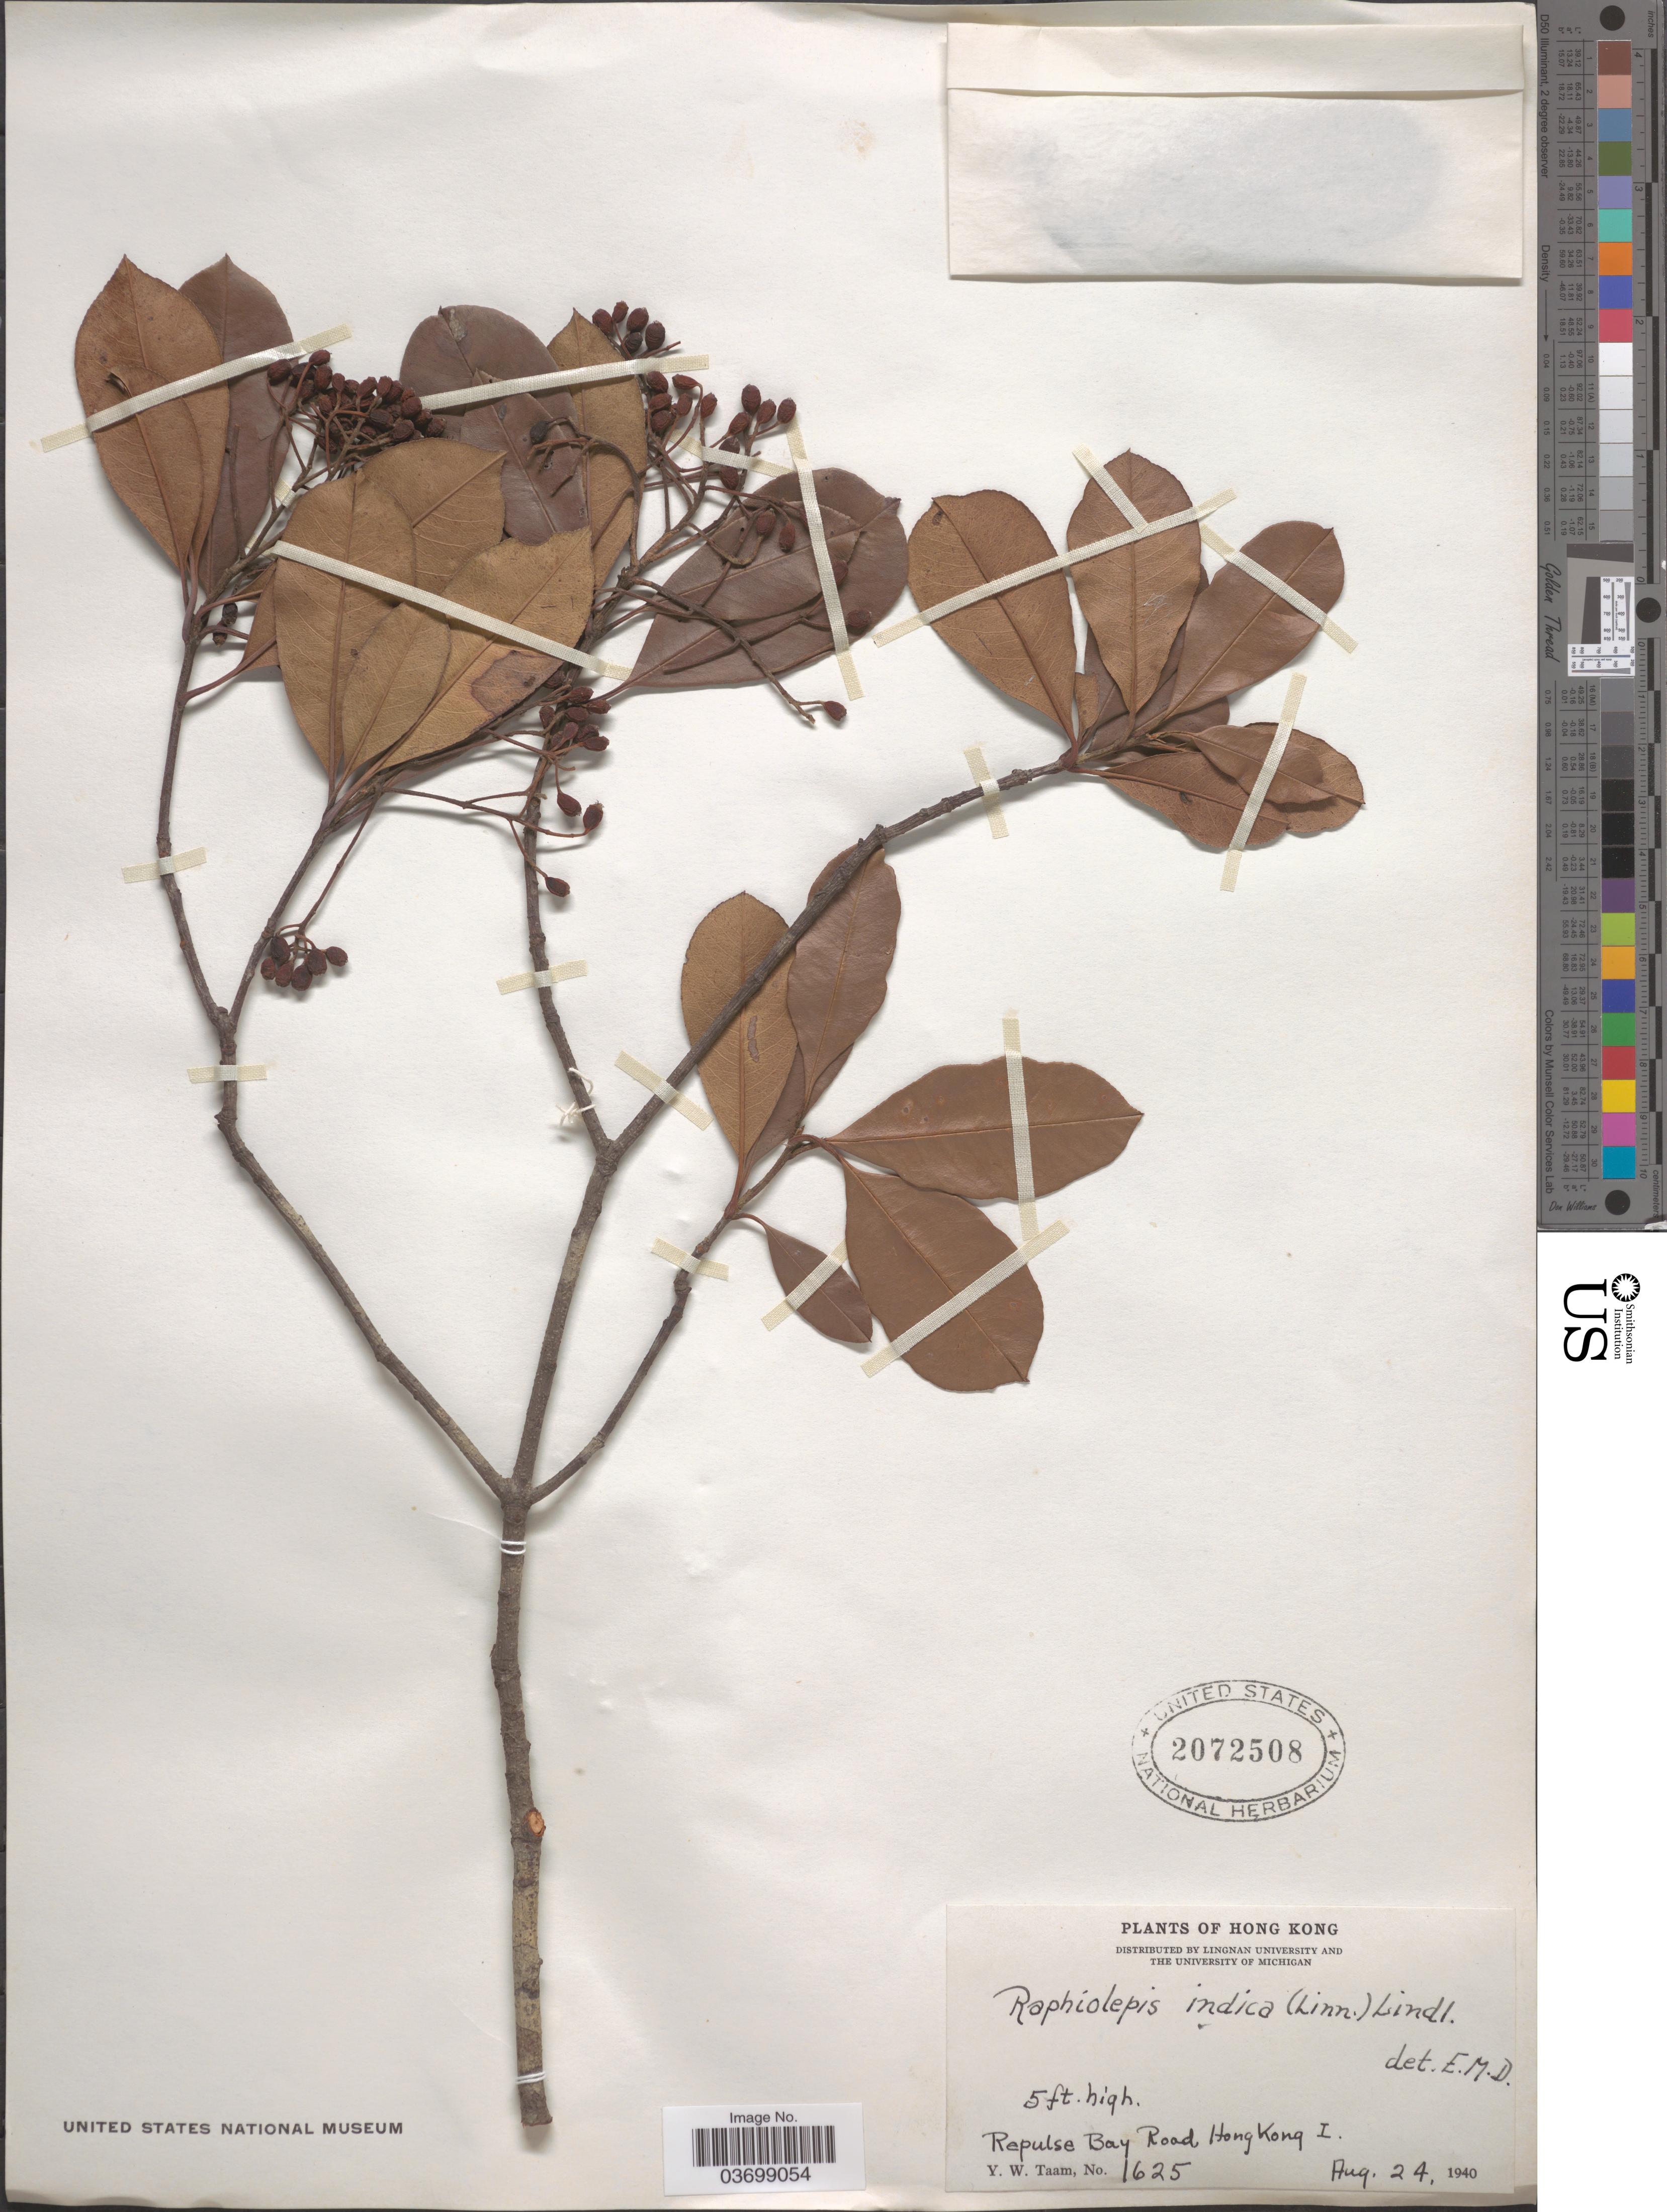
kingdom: Plantae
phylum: Tracheophyta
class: Magnoliopsida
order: Rosales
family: Rosaceae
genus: Rhaphiolepis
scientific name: Rhaphiolepis indica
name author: (L.) Lindl.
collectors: Y. W. Taam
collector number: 1625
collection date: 1940-08-24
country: China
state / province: Hong Kong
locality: Repulse Bay Road, Hong Kong I.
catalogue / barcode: US 2072508